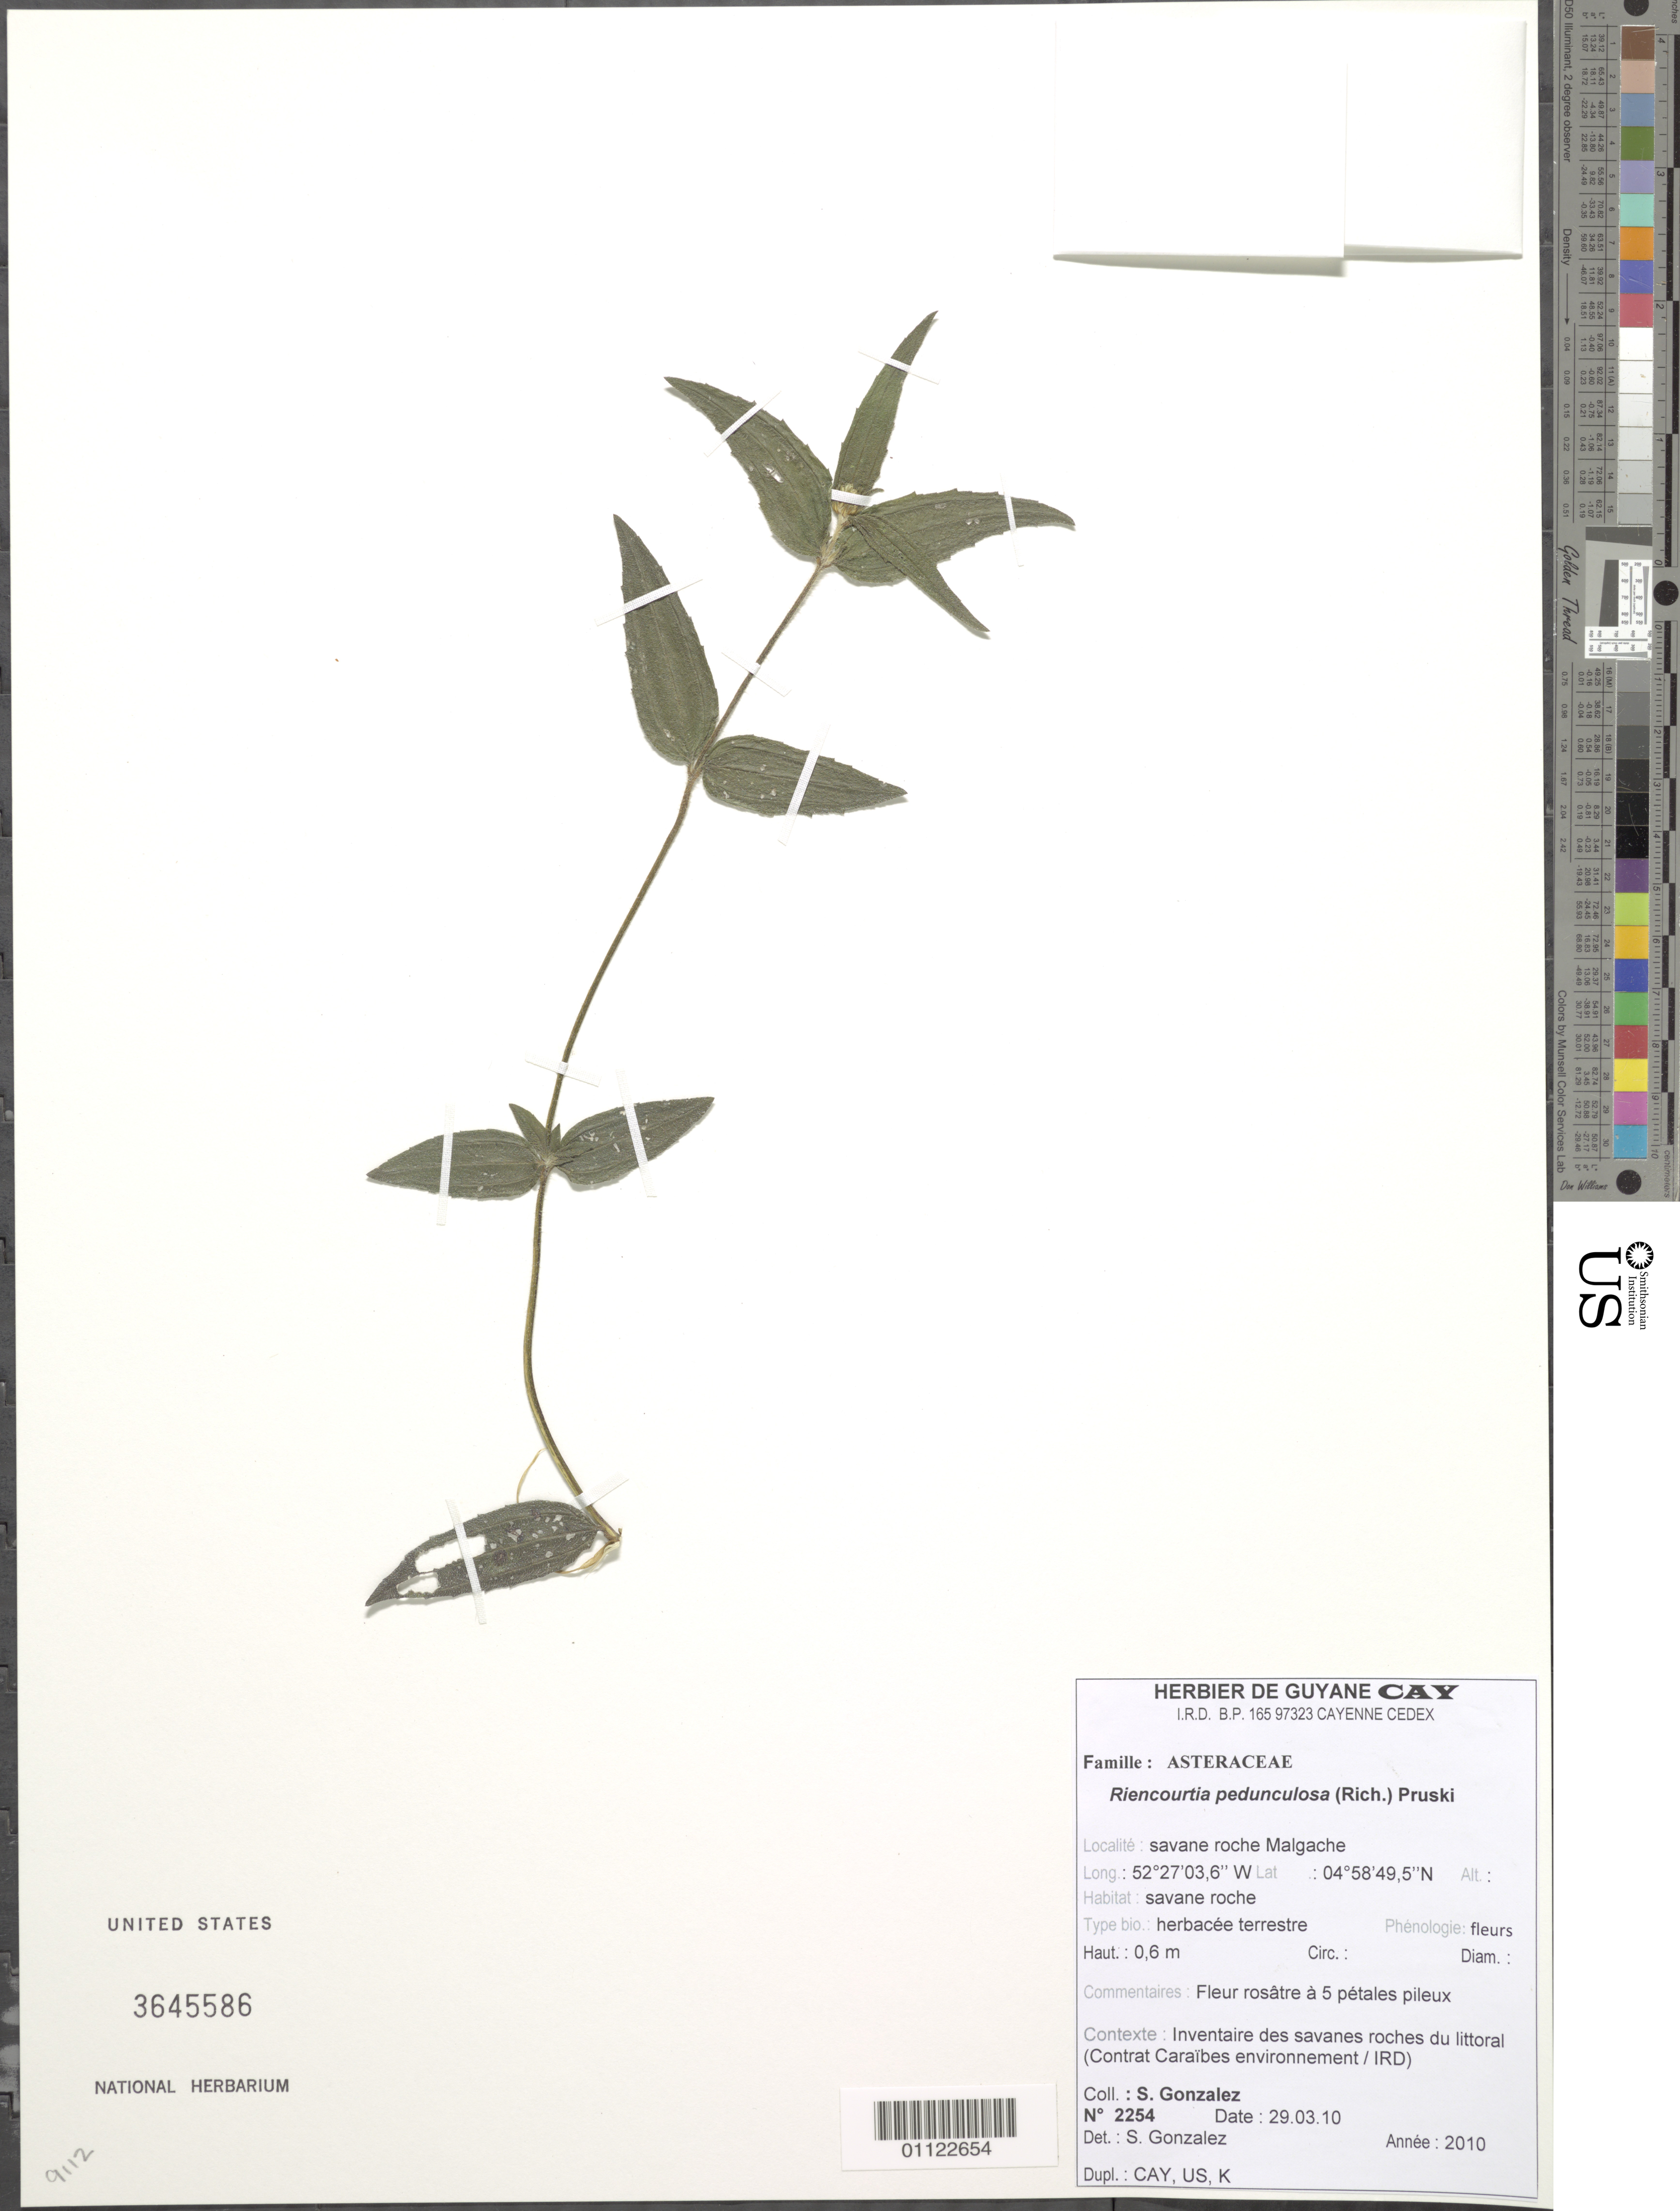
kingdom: Plantae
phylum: Tracheophyta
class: Magnoliopsida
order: Asterales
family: Asteraceae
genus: Riencourtia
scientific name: Riencourtia pedunculosa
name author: (Rich.) Pruski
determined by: Gonzalez, Sophie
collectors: S. Gonzalez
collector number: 2254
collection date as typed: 29-Mar-10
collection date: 1910-03-29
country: French Guiana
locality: savane roche Malgache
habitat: savane roche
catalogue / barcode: US 3645586